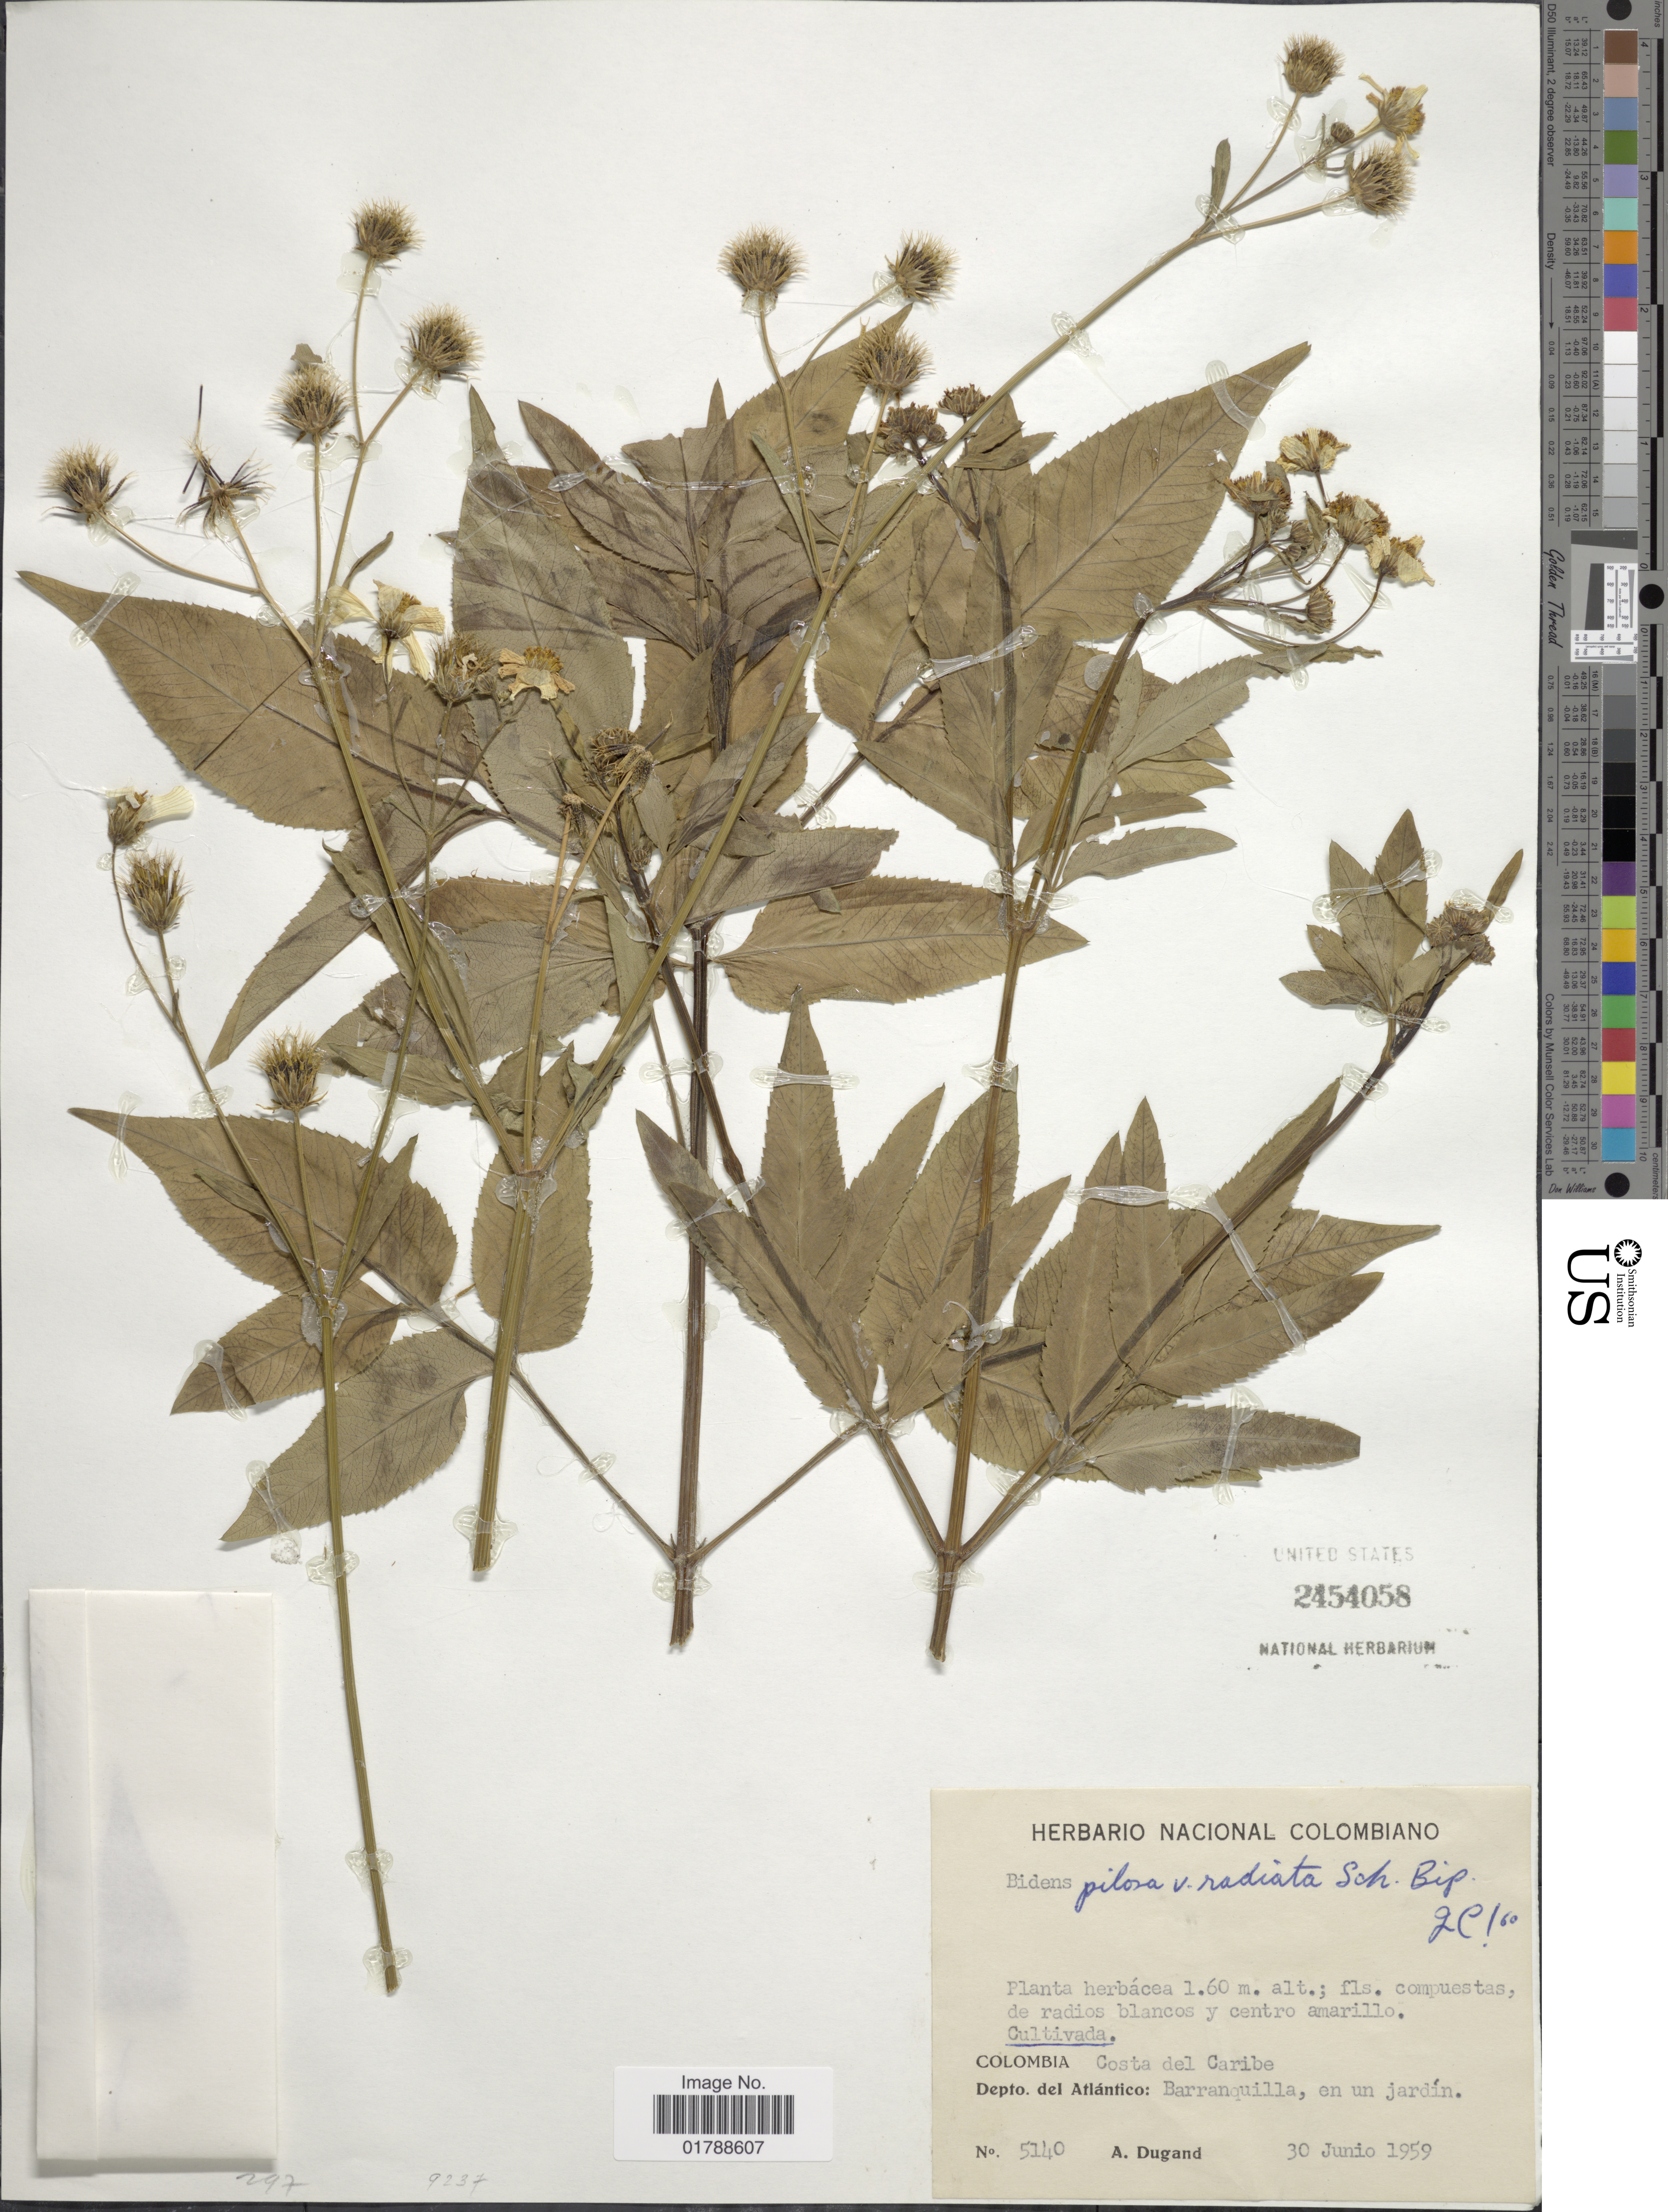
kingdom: Plantae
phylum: Tracheophyta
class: Magnoliopsida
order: Asterales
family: Asteraceae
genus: Bidens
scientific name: Bidens pilosa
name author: L.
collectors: A. Dugand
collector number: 5140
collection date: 1959-06-30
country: Colombia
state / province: Atlántico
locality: Costa del Caribe. Barranquilla, en un jardín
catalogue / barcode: US 2454058